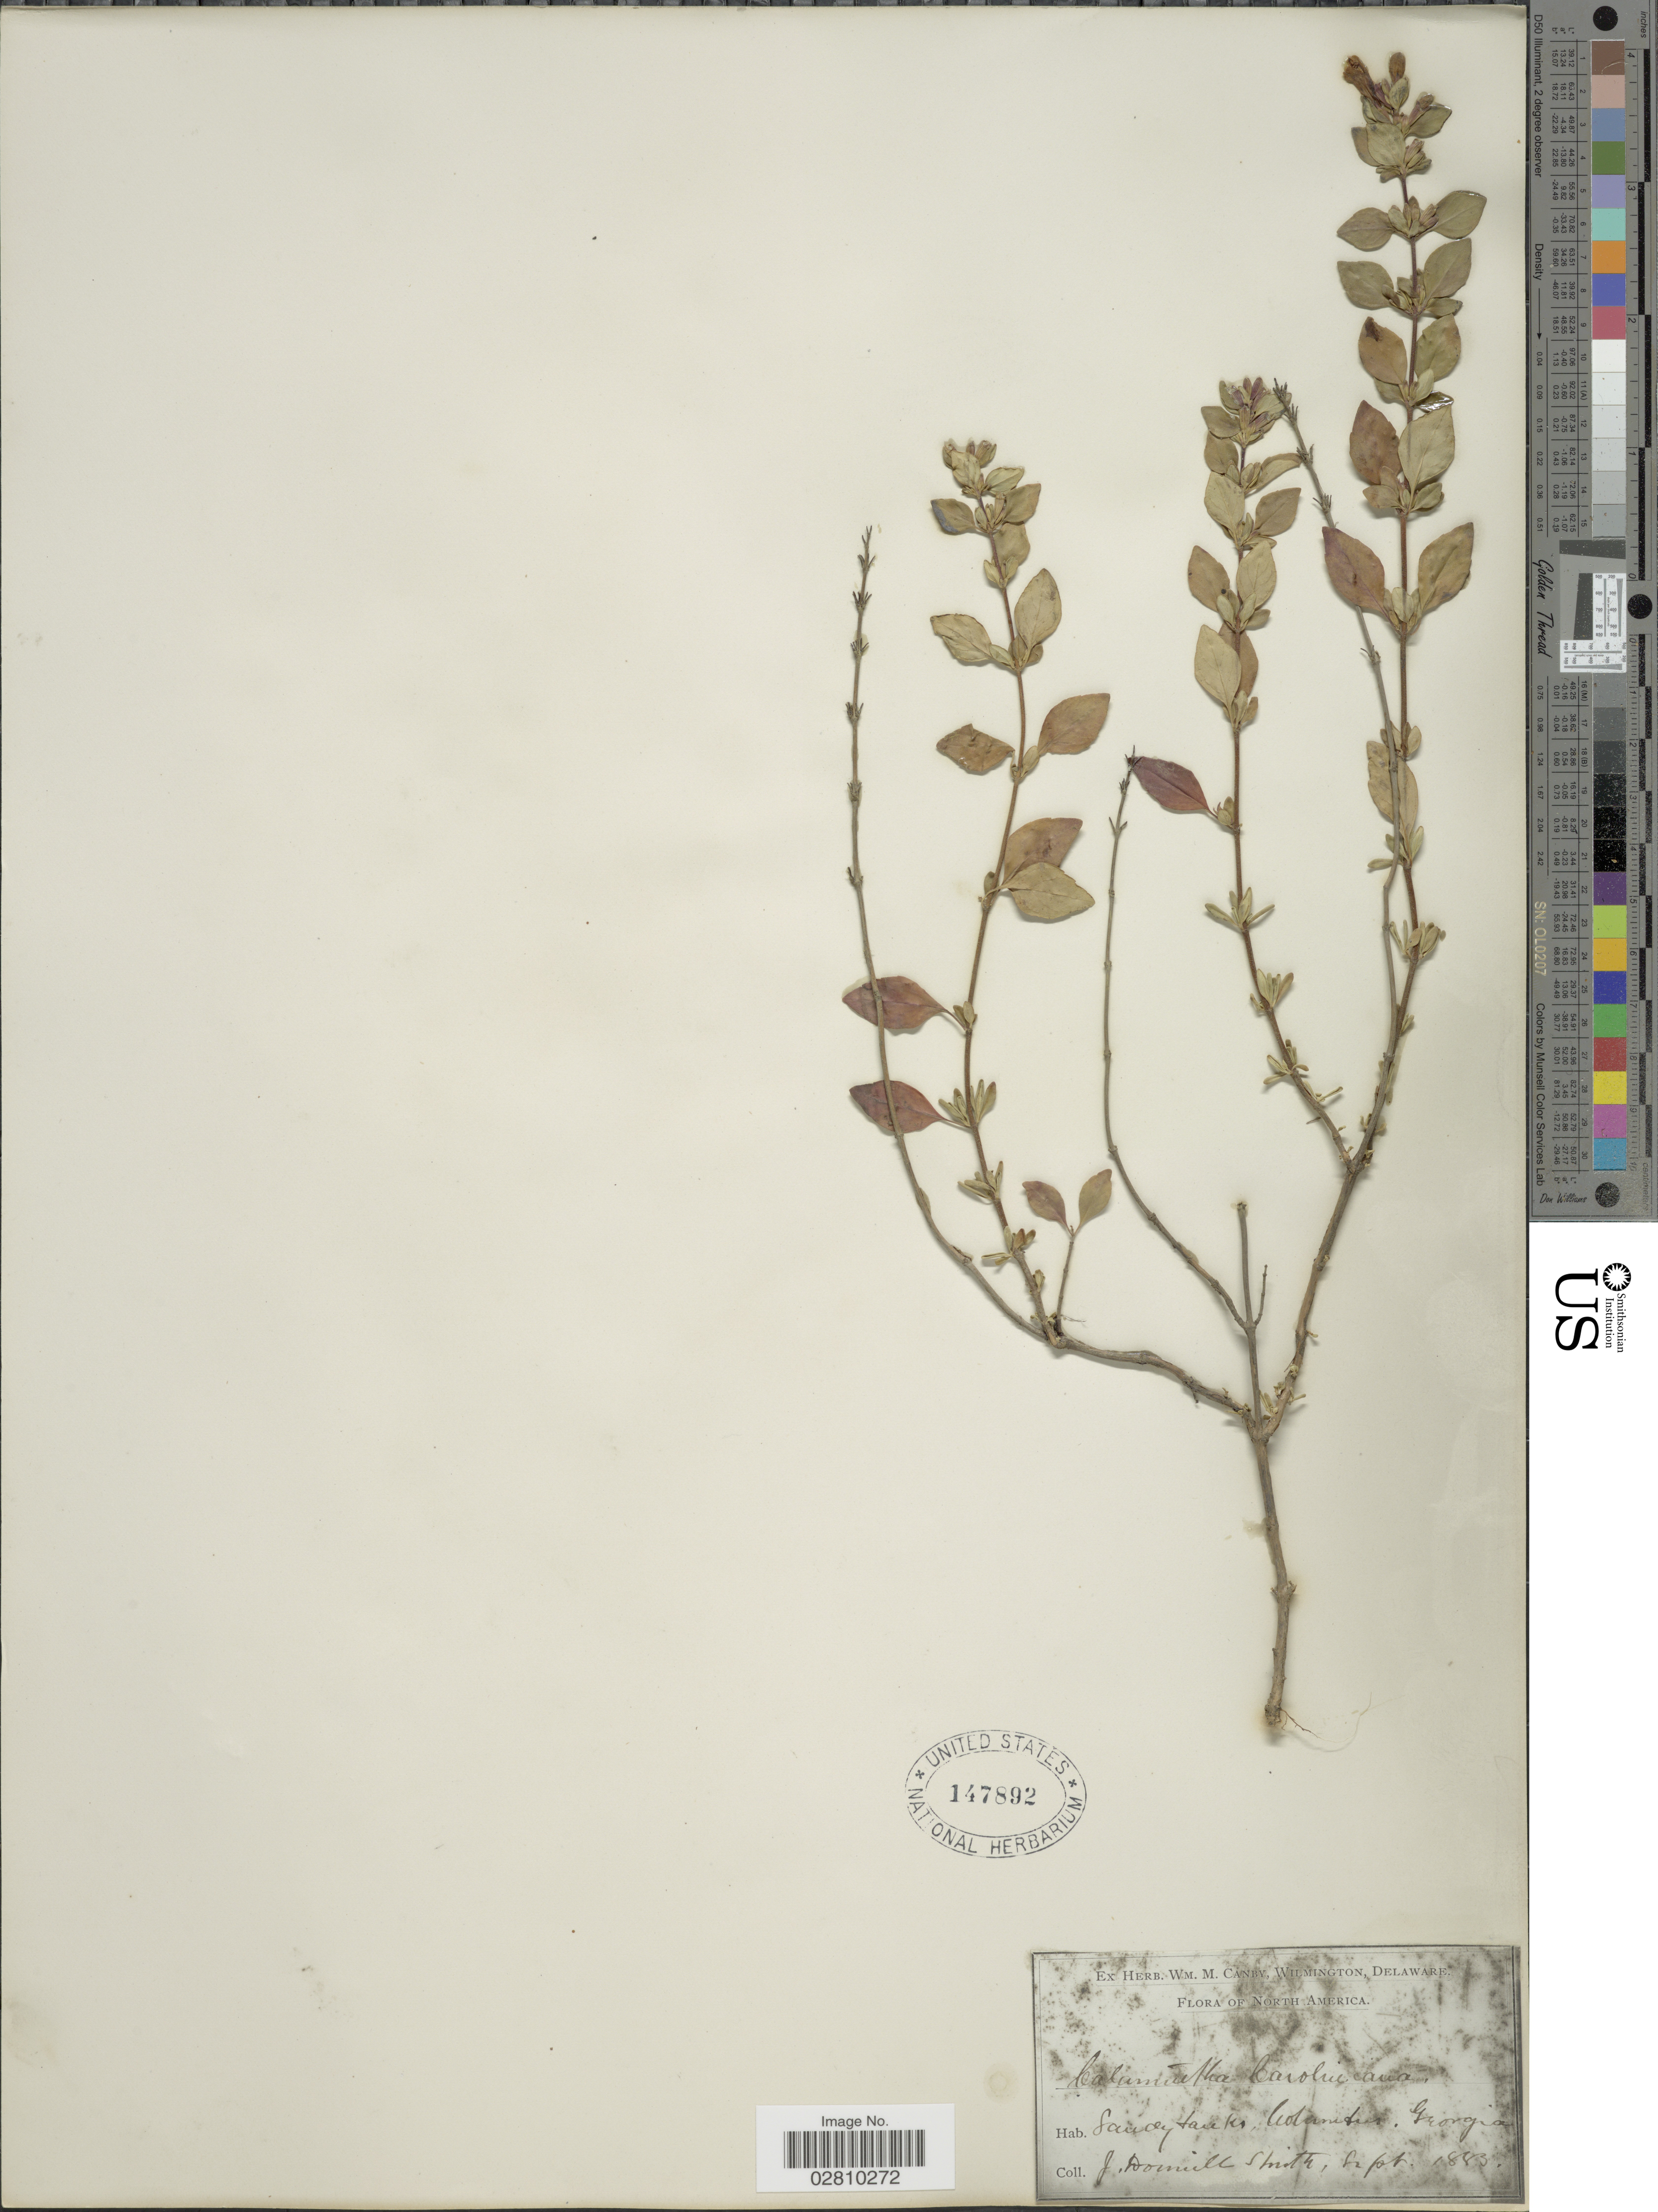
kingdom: Plantae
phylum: Tracheophyta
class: Magnoliopsida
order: Lamiales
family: Lamiaceae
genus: Clinopodium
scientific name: Clinopodium carolinianum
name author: Mill.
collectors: J. Donnell Smith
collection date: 1883-09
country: United States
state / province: Georgia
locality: Sandy banks, Columbus, Georgia.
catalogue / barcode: US 147892